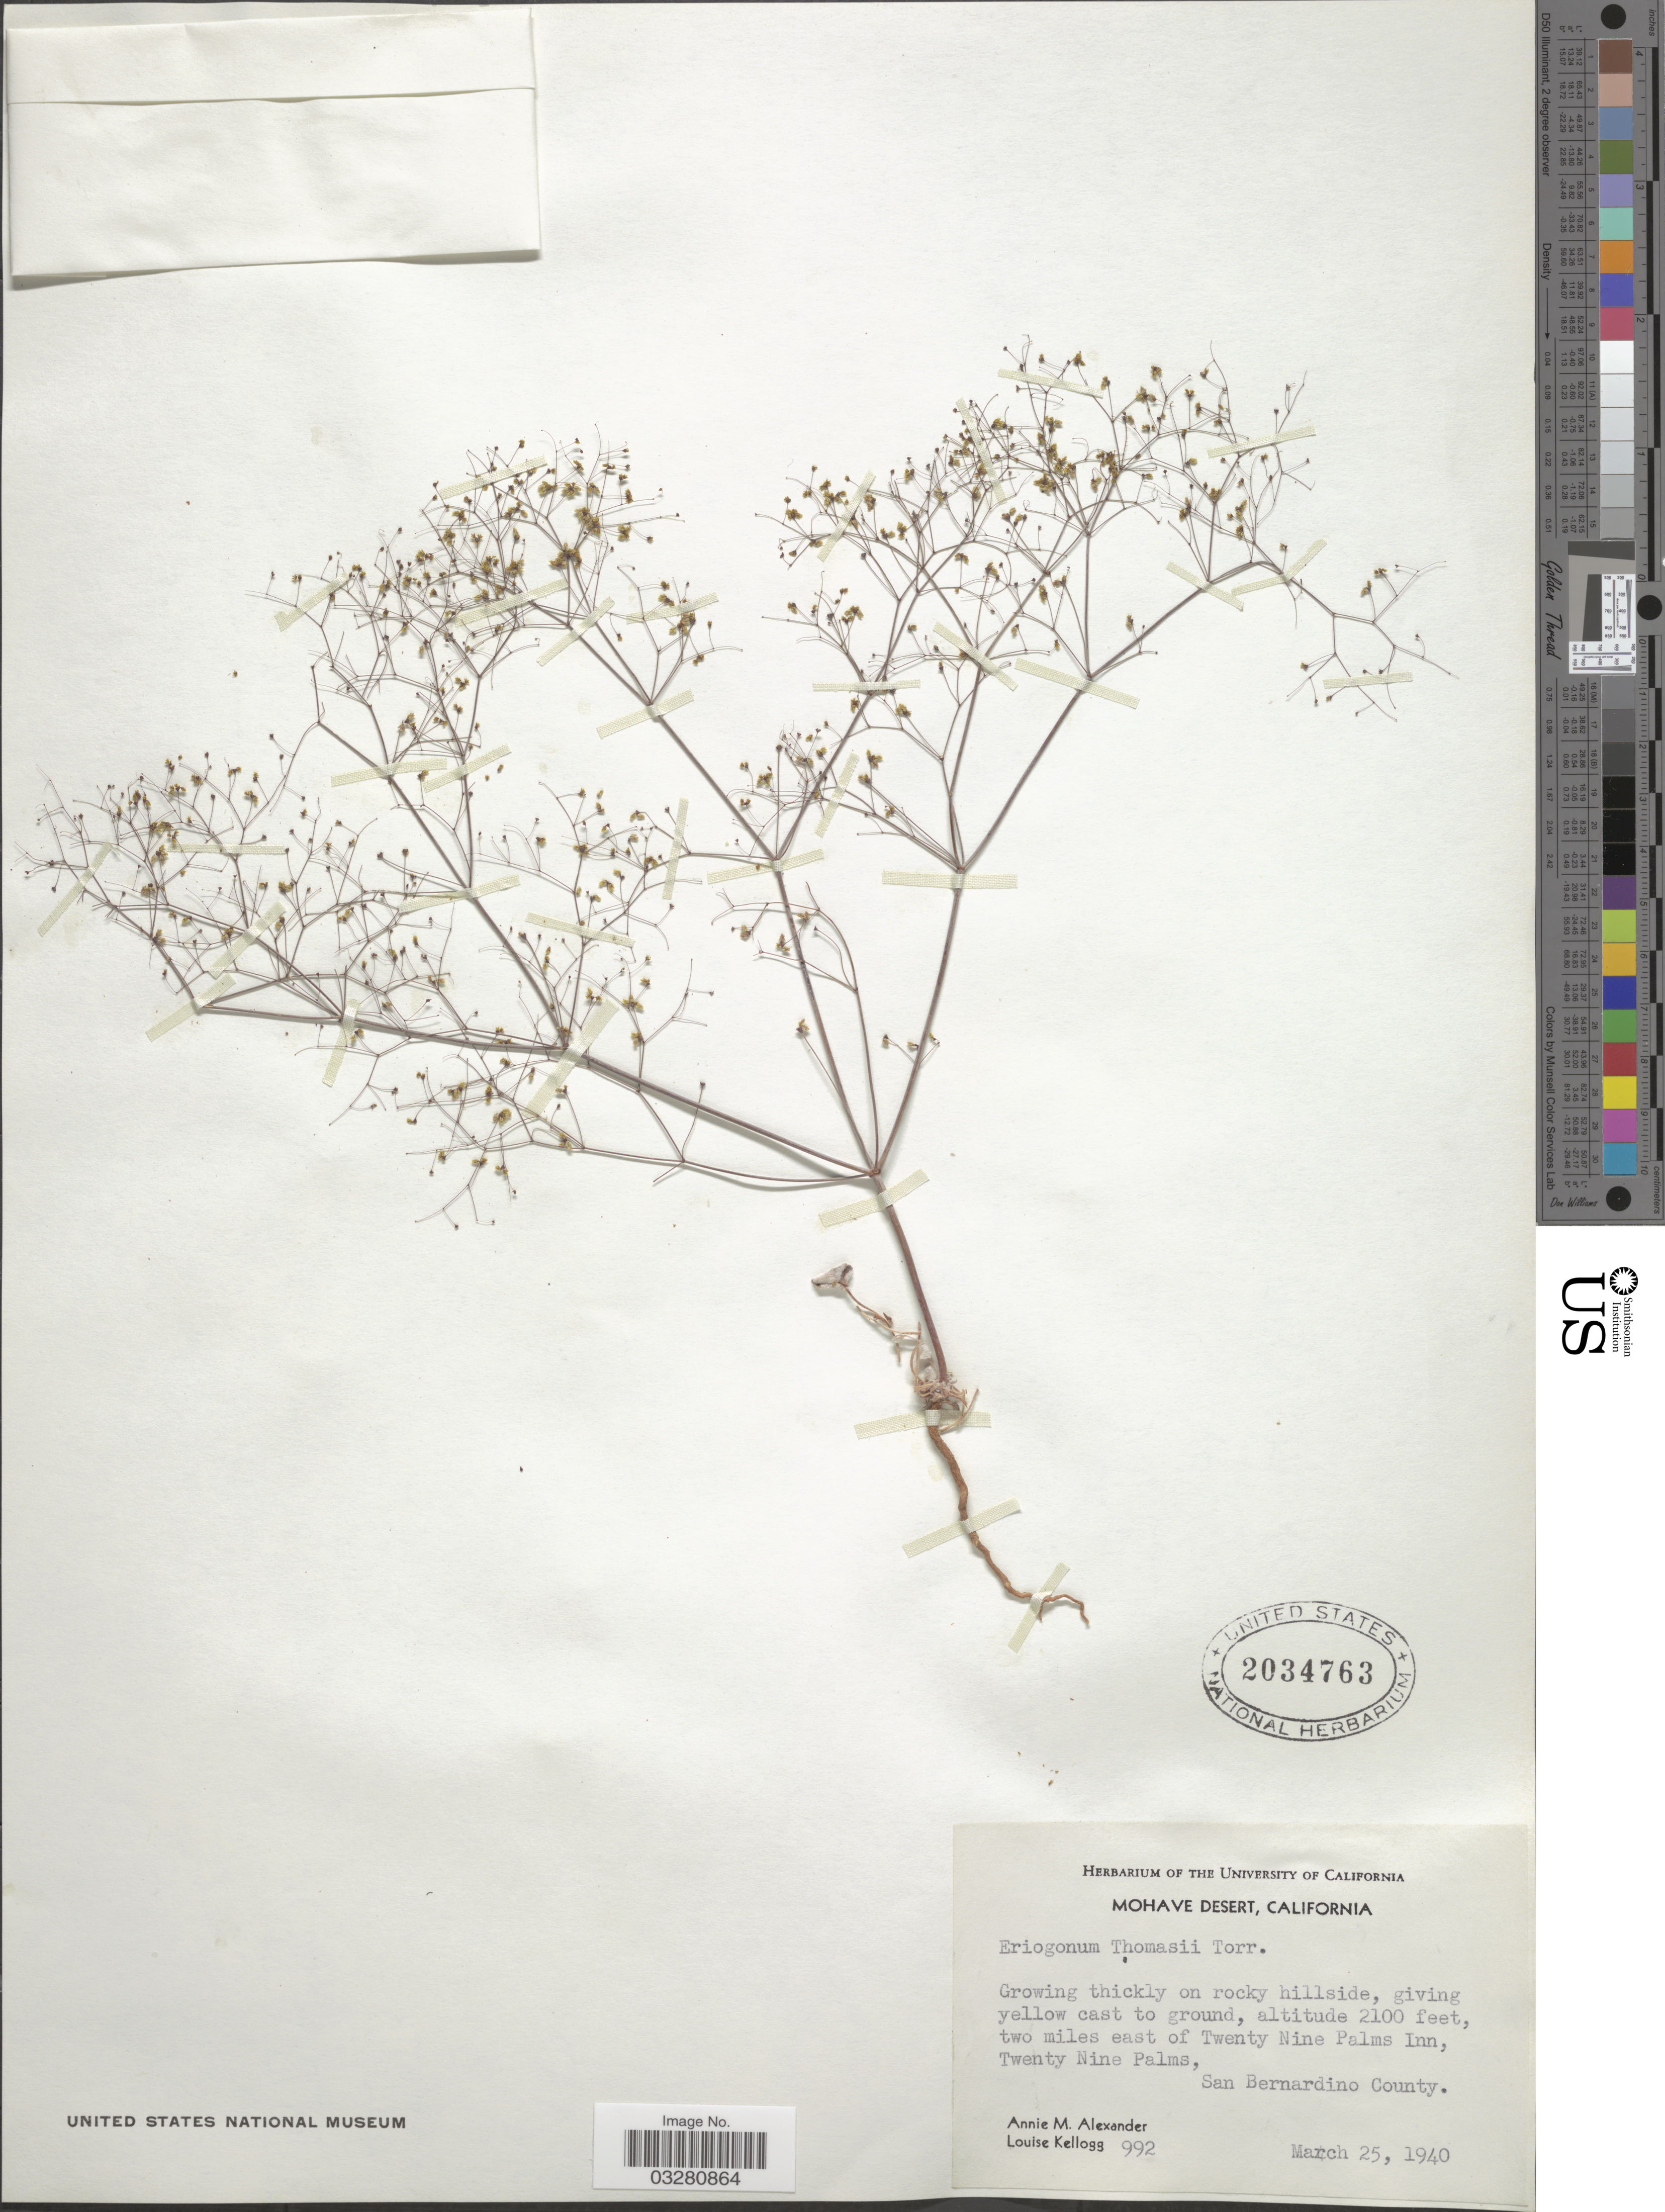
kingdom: Plantae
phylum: Tracheophyta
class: Magnoliopsida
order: Caryophyllales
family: Polygonaceae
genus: Eriogonum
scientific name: Eriogonum thomasii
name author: Torr.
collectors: A. M. Alexander & L. Kellogg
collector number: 992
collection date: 1940-03-25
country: United States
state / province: California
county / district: San Bernardino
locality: Mohave Desert. Two miles east of Twenty Nine Palms Inn, Twenty Nine Palms, San Bernardino County.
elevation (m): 640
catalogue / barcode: US 2034763